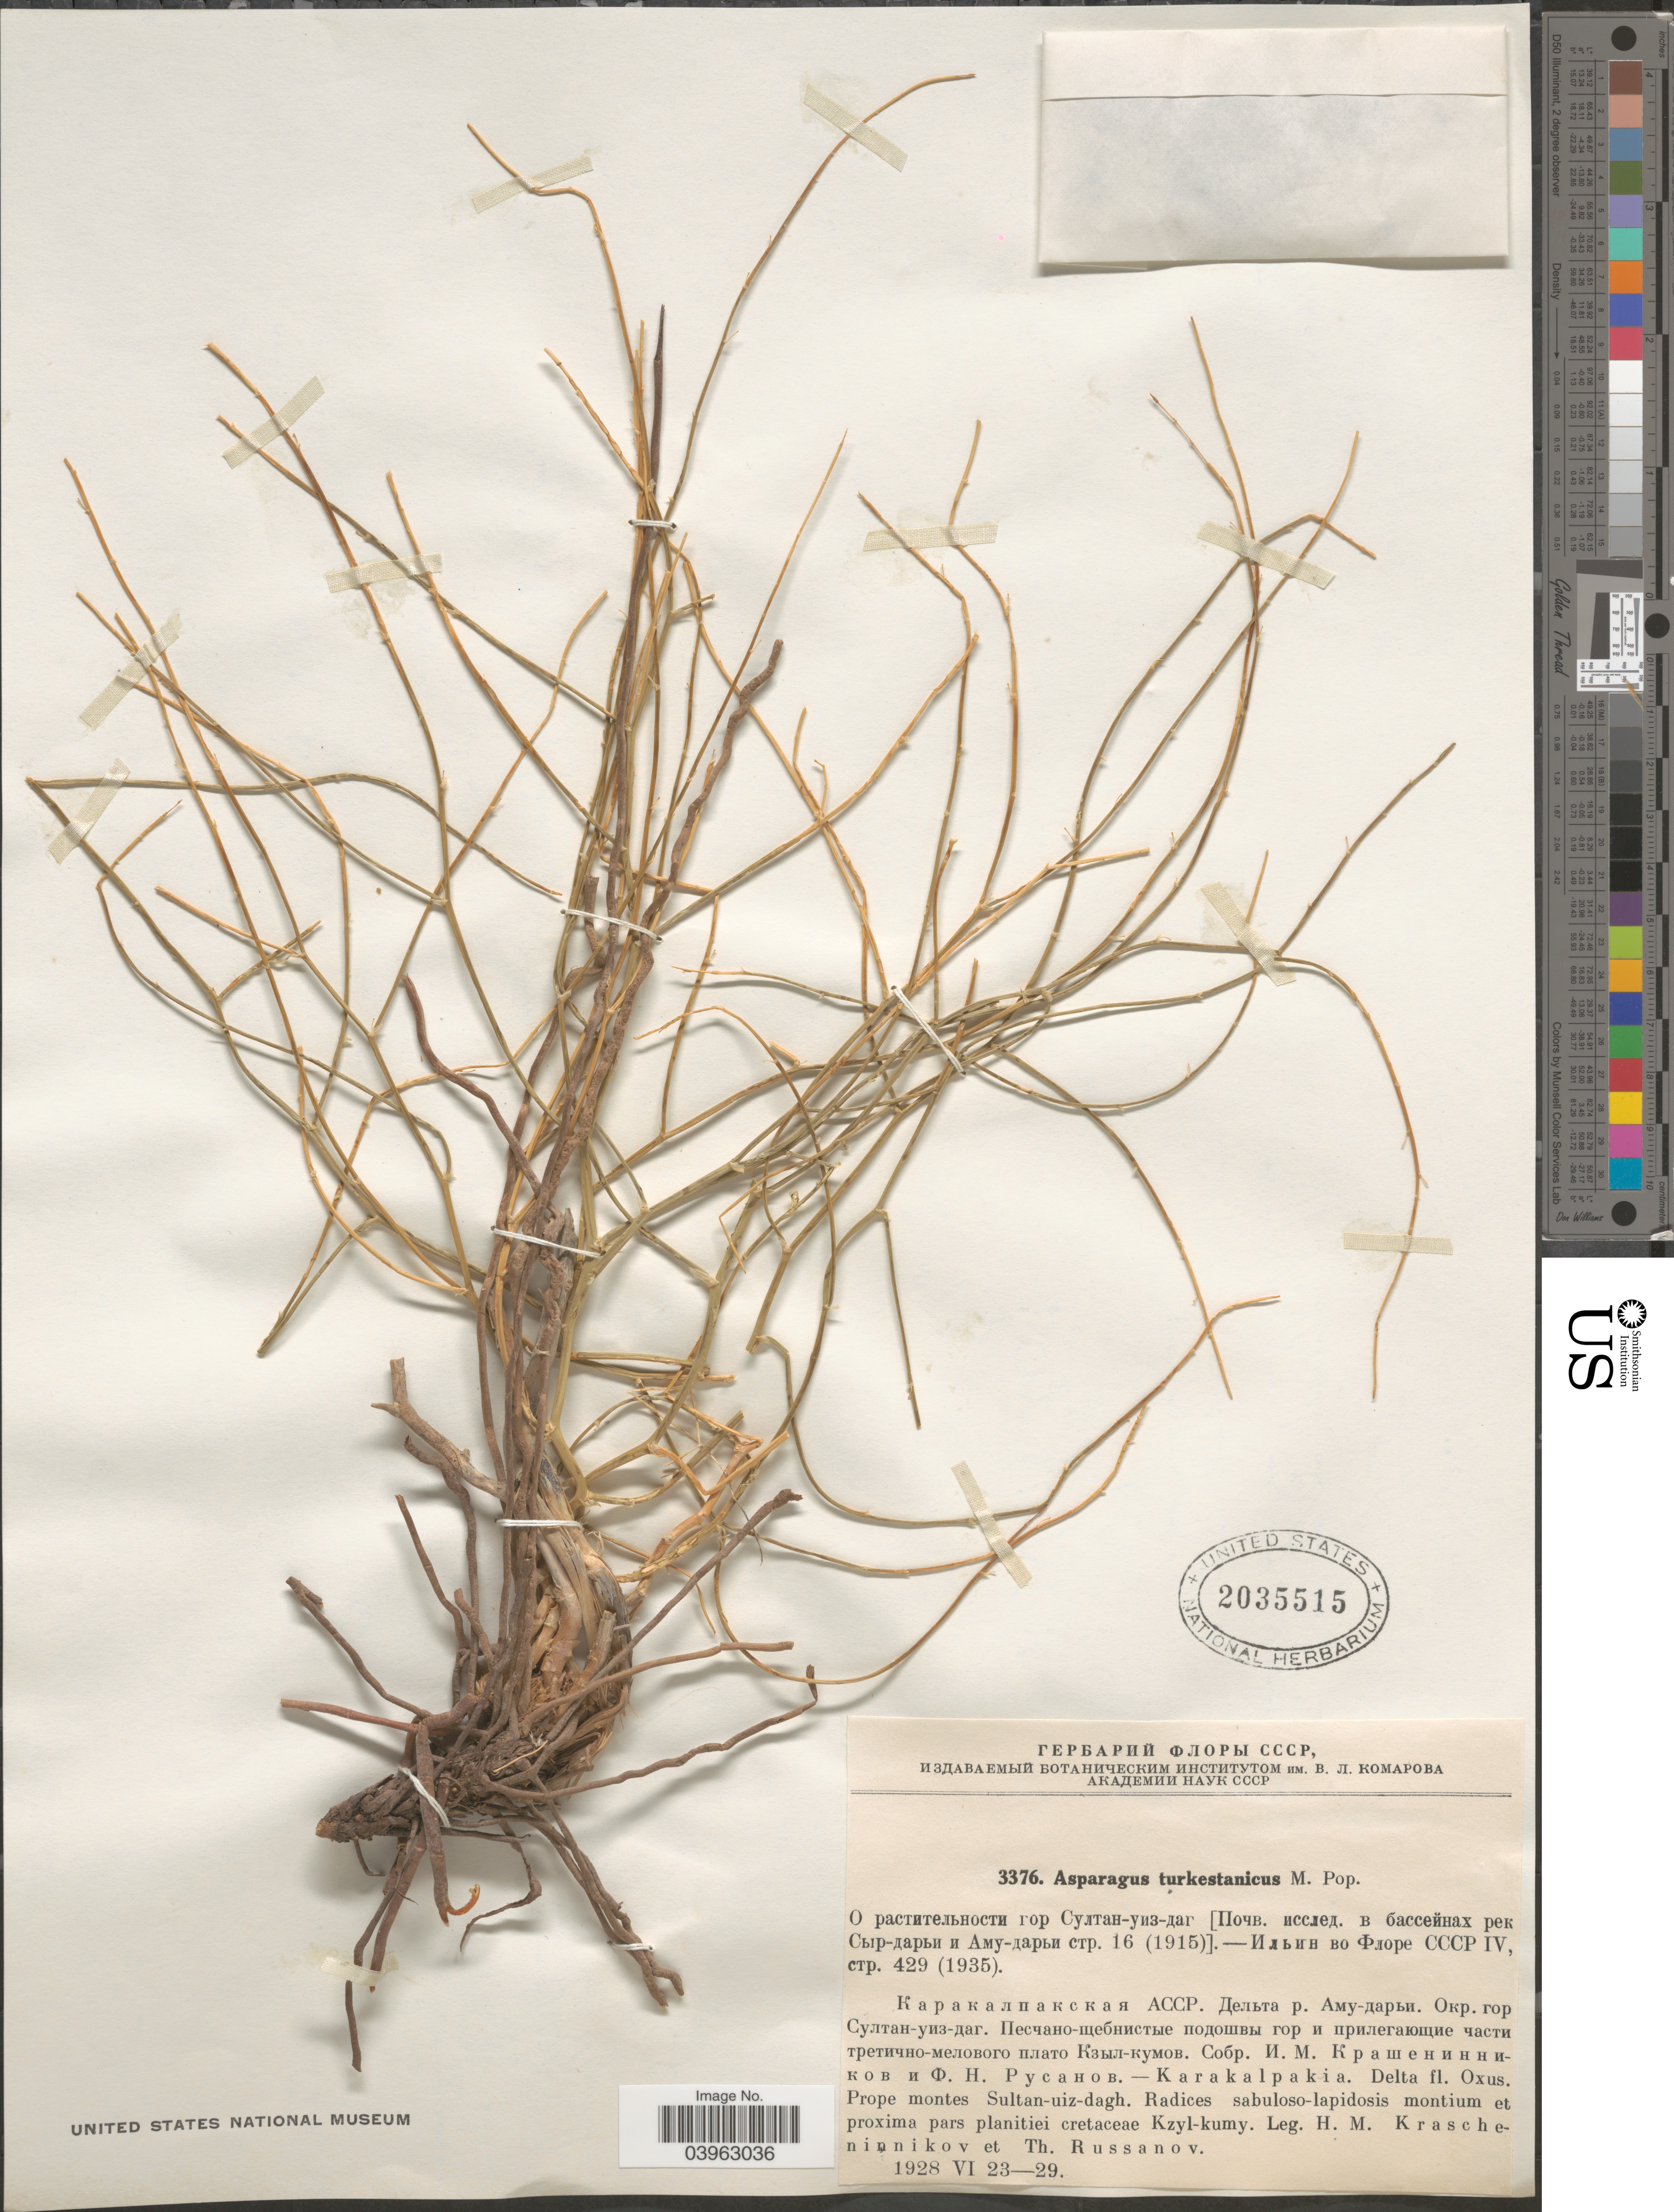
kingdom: Plantae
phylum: Tracheophyta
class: Liliopsida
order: Asparagales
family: Asparagaceae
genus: Asparagus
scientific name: Asparagus turkestanicus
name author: Popov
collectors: H. Krascheninnikov & T. Russanov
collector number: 3376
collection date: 1928-06-23/1928-06-29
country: Uzbekistan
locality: Karakalpakia. delta dl. Oxus. Prope montes Sultan-uiz-dagh. Radices sabuloso-lapidosis montium et proxima pars planitiei cretaceae kzyl-kumy.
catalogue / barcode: US 2035515